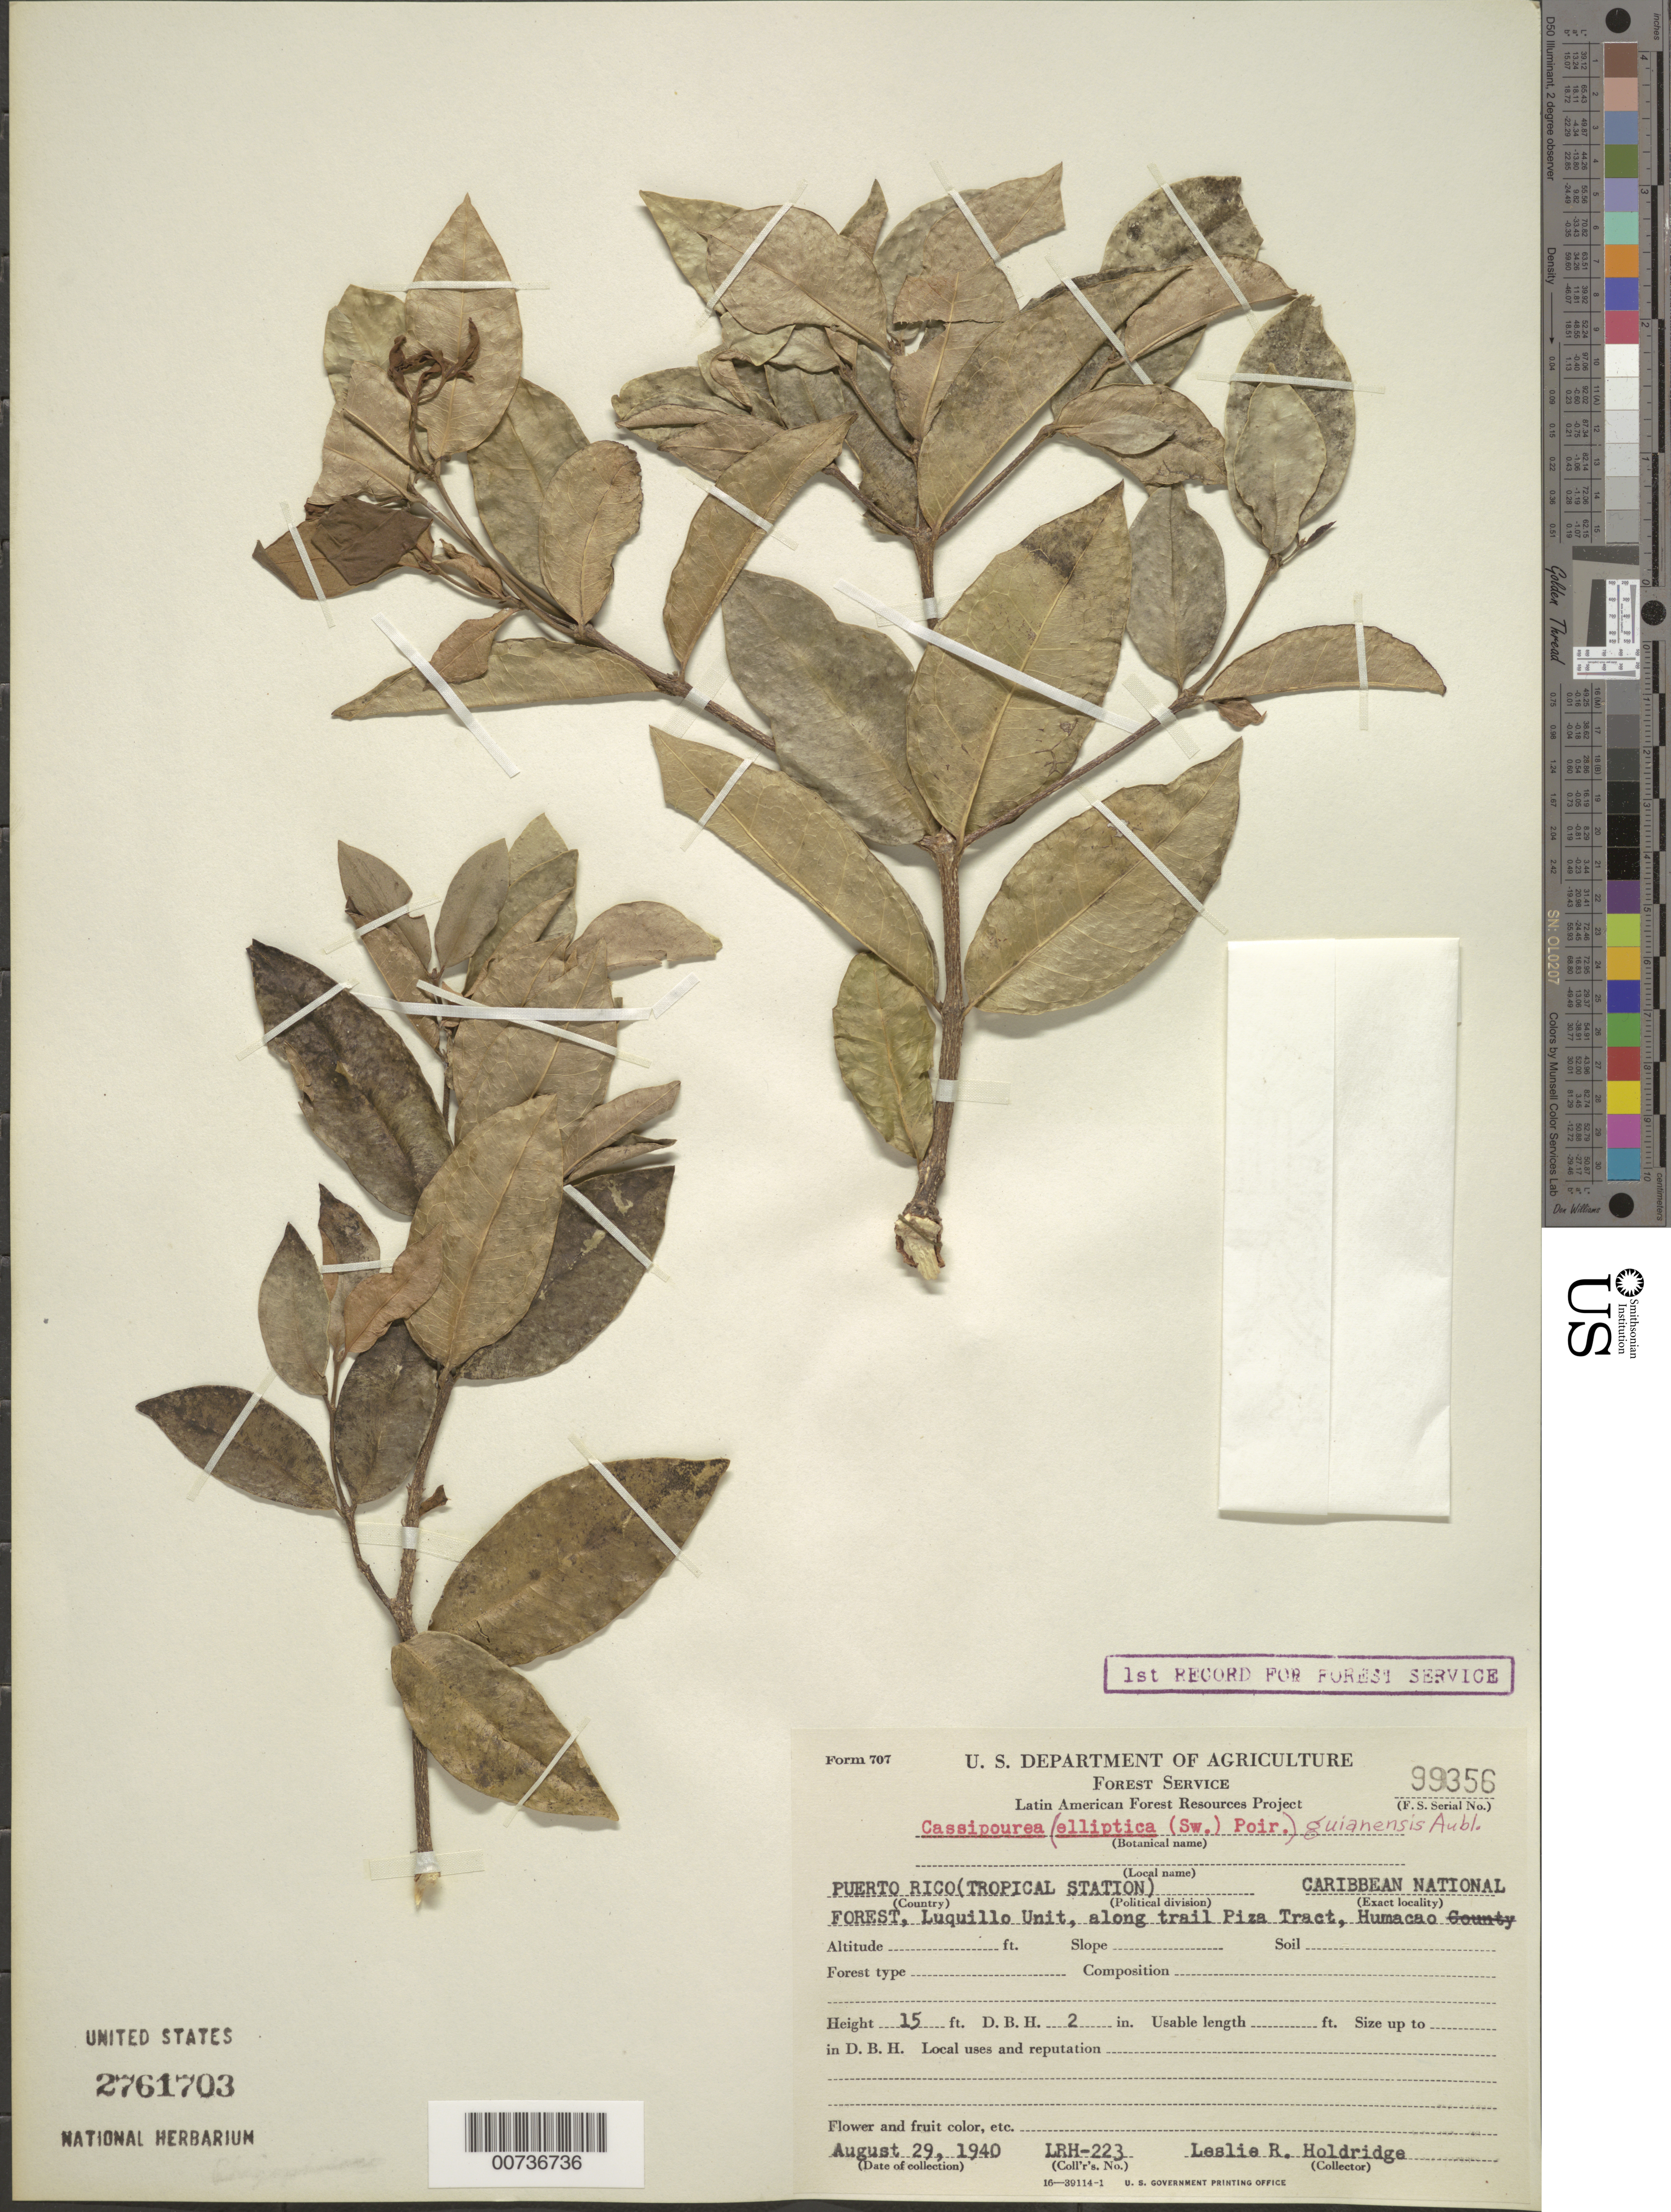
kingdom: Plantae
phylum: Tracheophyta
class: Magnoliopsida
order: Malpighiales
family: Rhizophoraceae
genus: Cassipourea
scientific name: Cassipourea elliptica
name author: (Sw.) Poir.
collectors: L. Holdridge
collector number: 223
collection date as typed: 29 Aug 1940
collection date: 1940-08-29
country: Puerto Rico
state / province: Humacao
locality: Caribbean National Forest, Luquillo Unit, along trail Piza Tract, Humacao. Tropical Station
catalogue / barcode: US 2761703